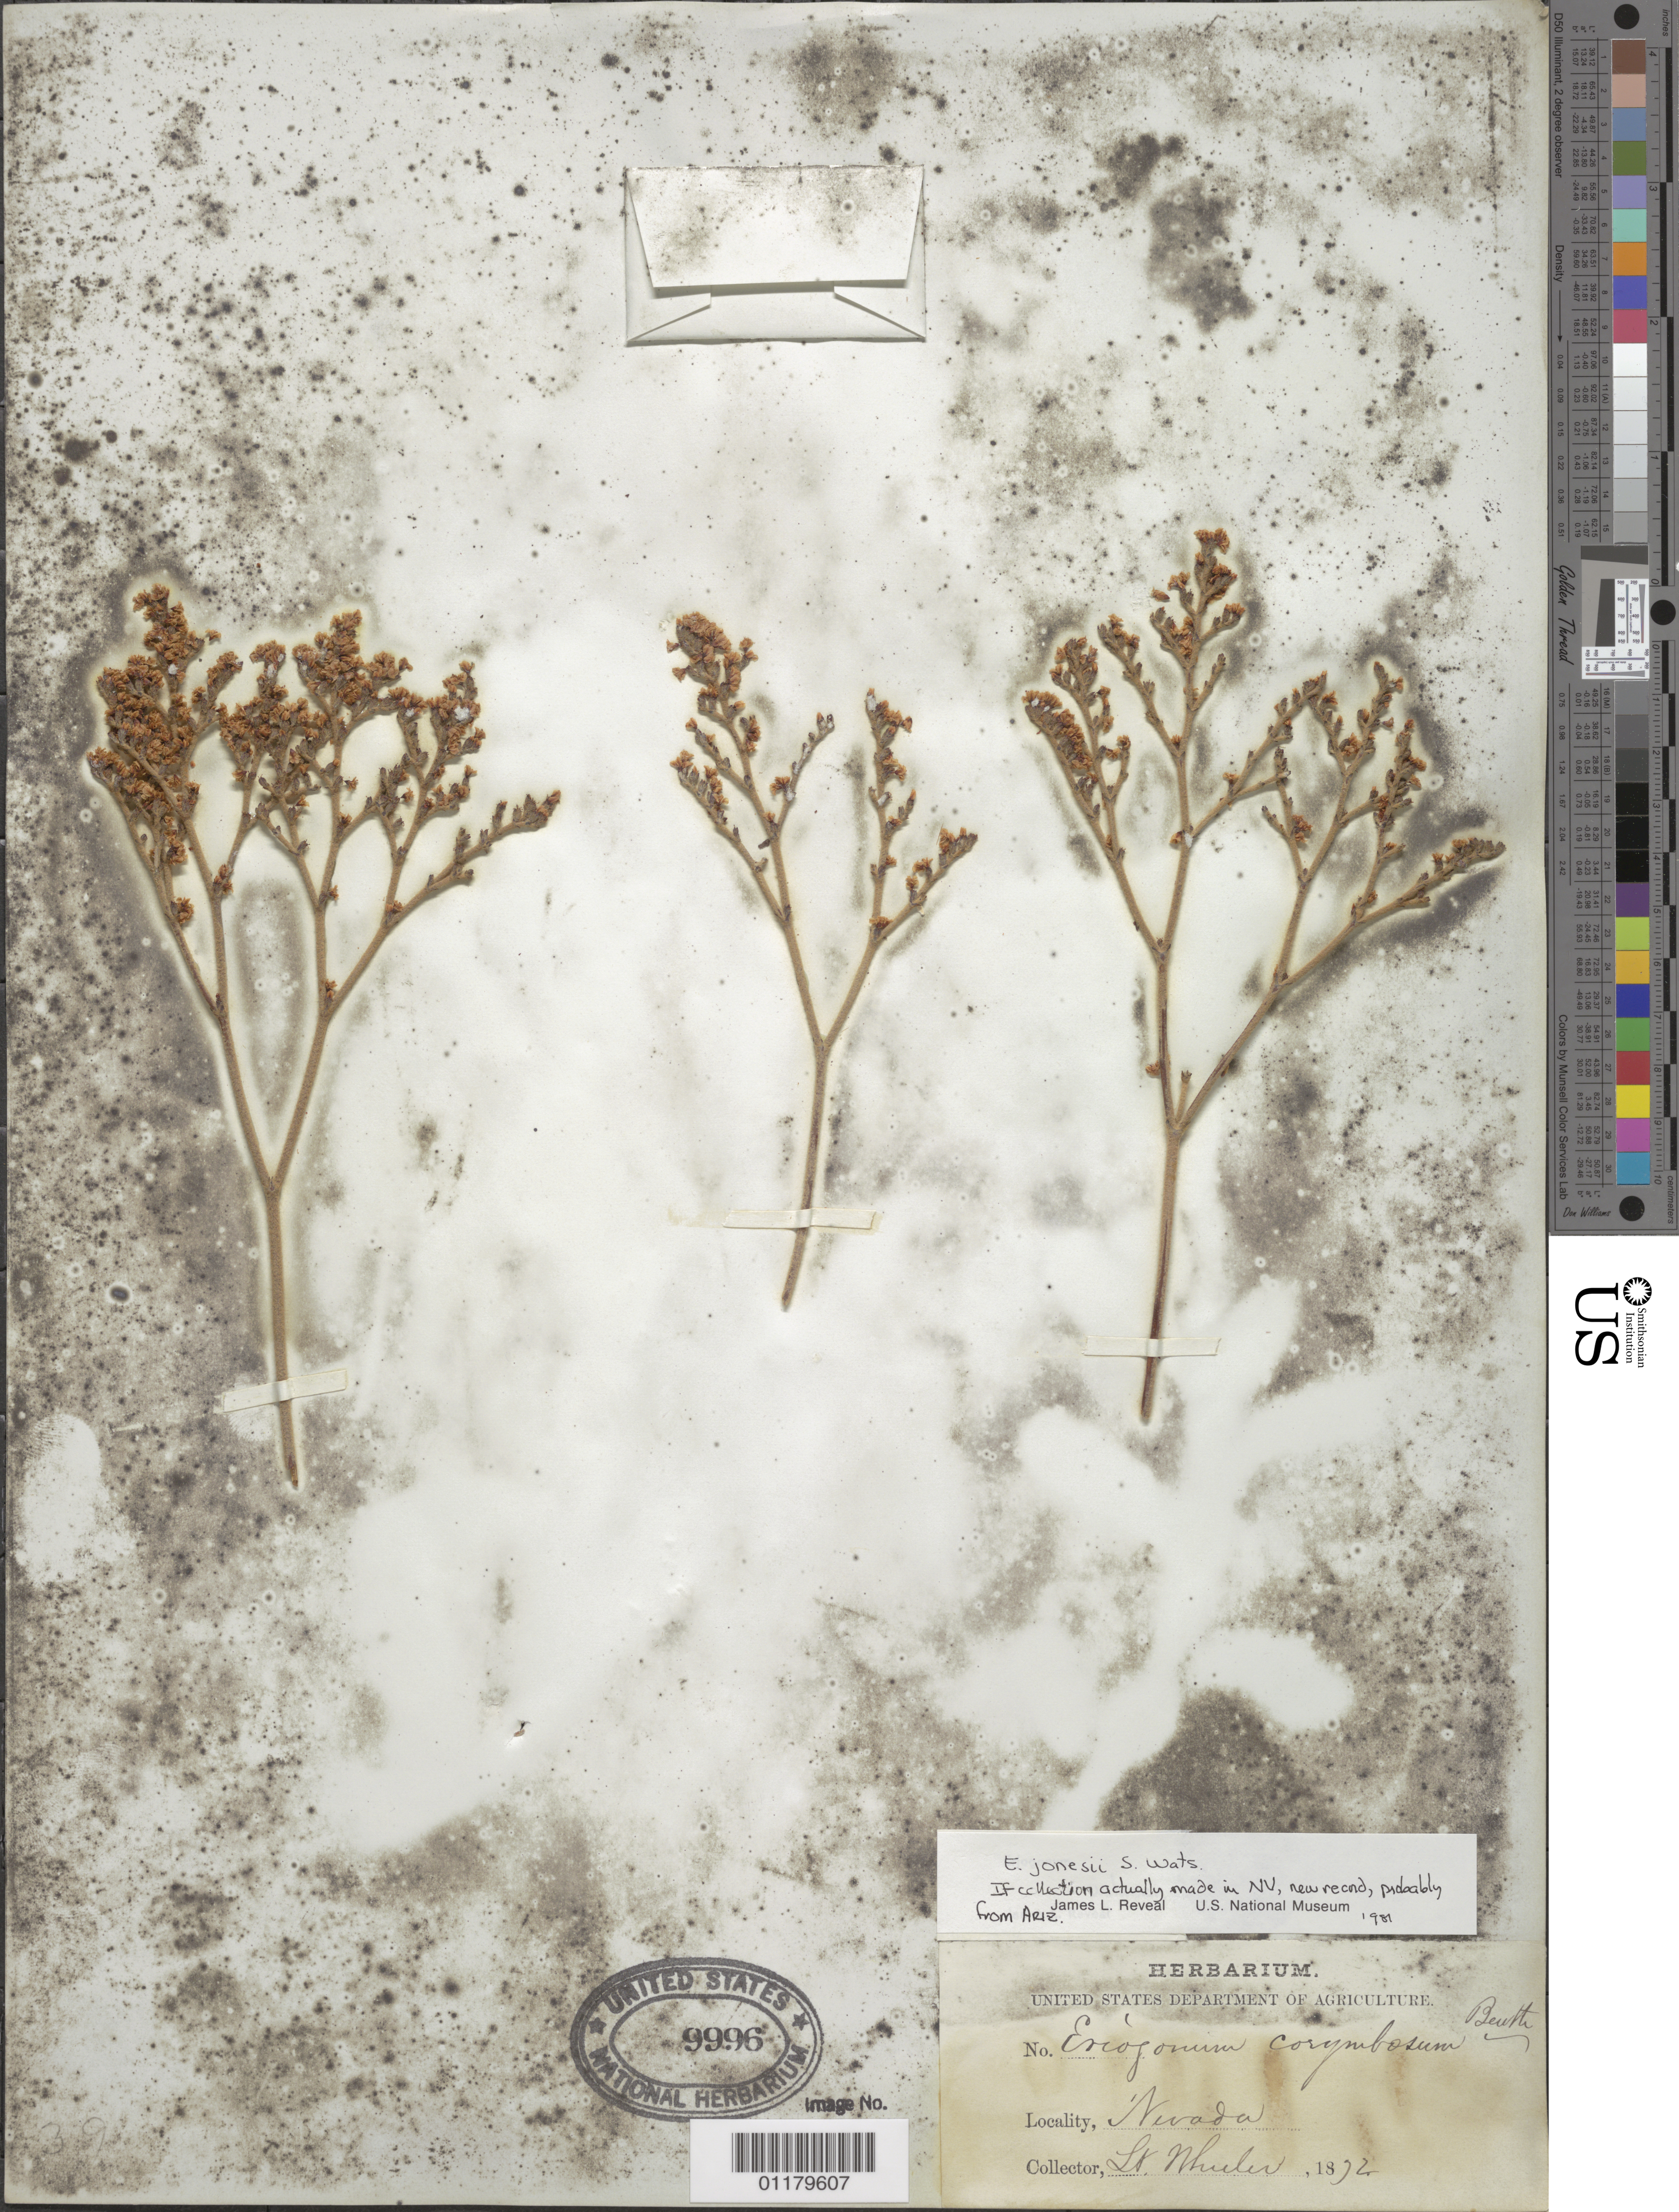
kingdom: Plantae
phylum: Tracheophyta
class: Magnoliopsida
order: Caryophyllales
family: Polygonaceae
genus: Eriogonum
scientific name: Eriogonum jonesii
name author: S. Watson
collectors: -- Wheeler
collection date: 1872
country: United States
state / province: Nevada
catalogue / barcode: US 9996